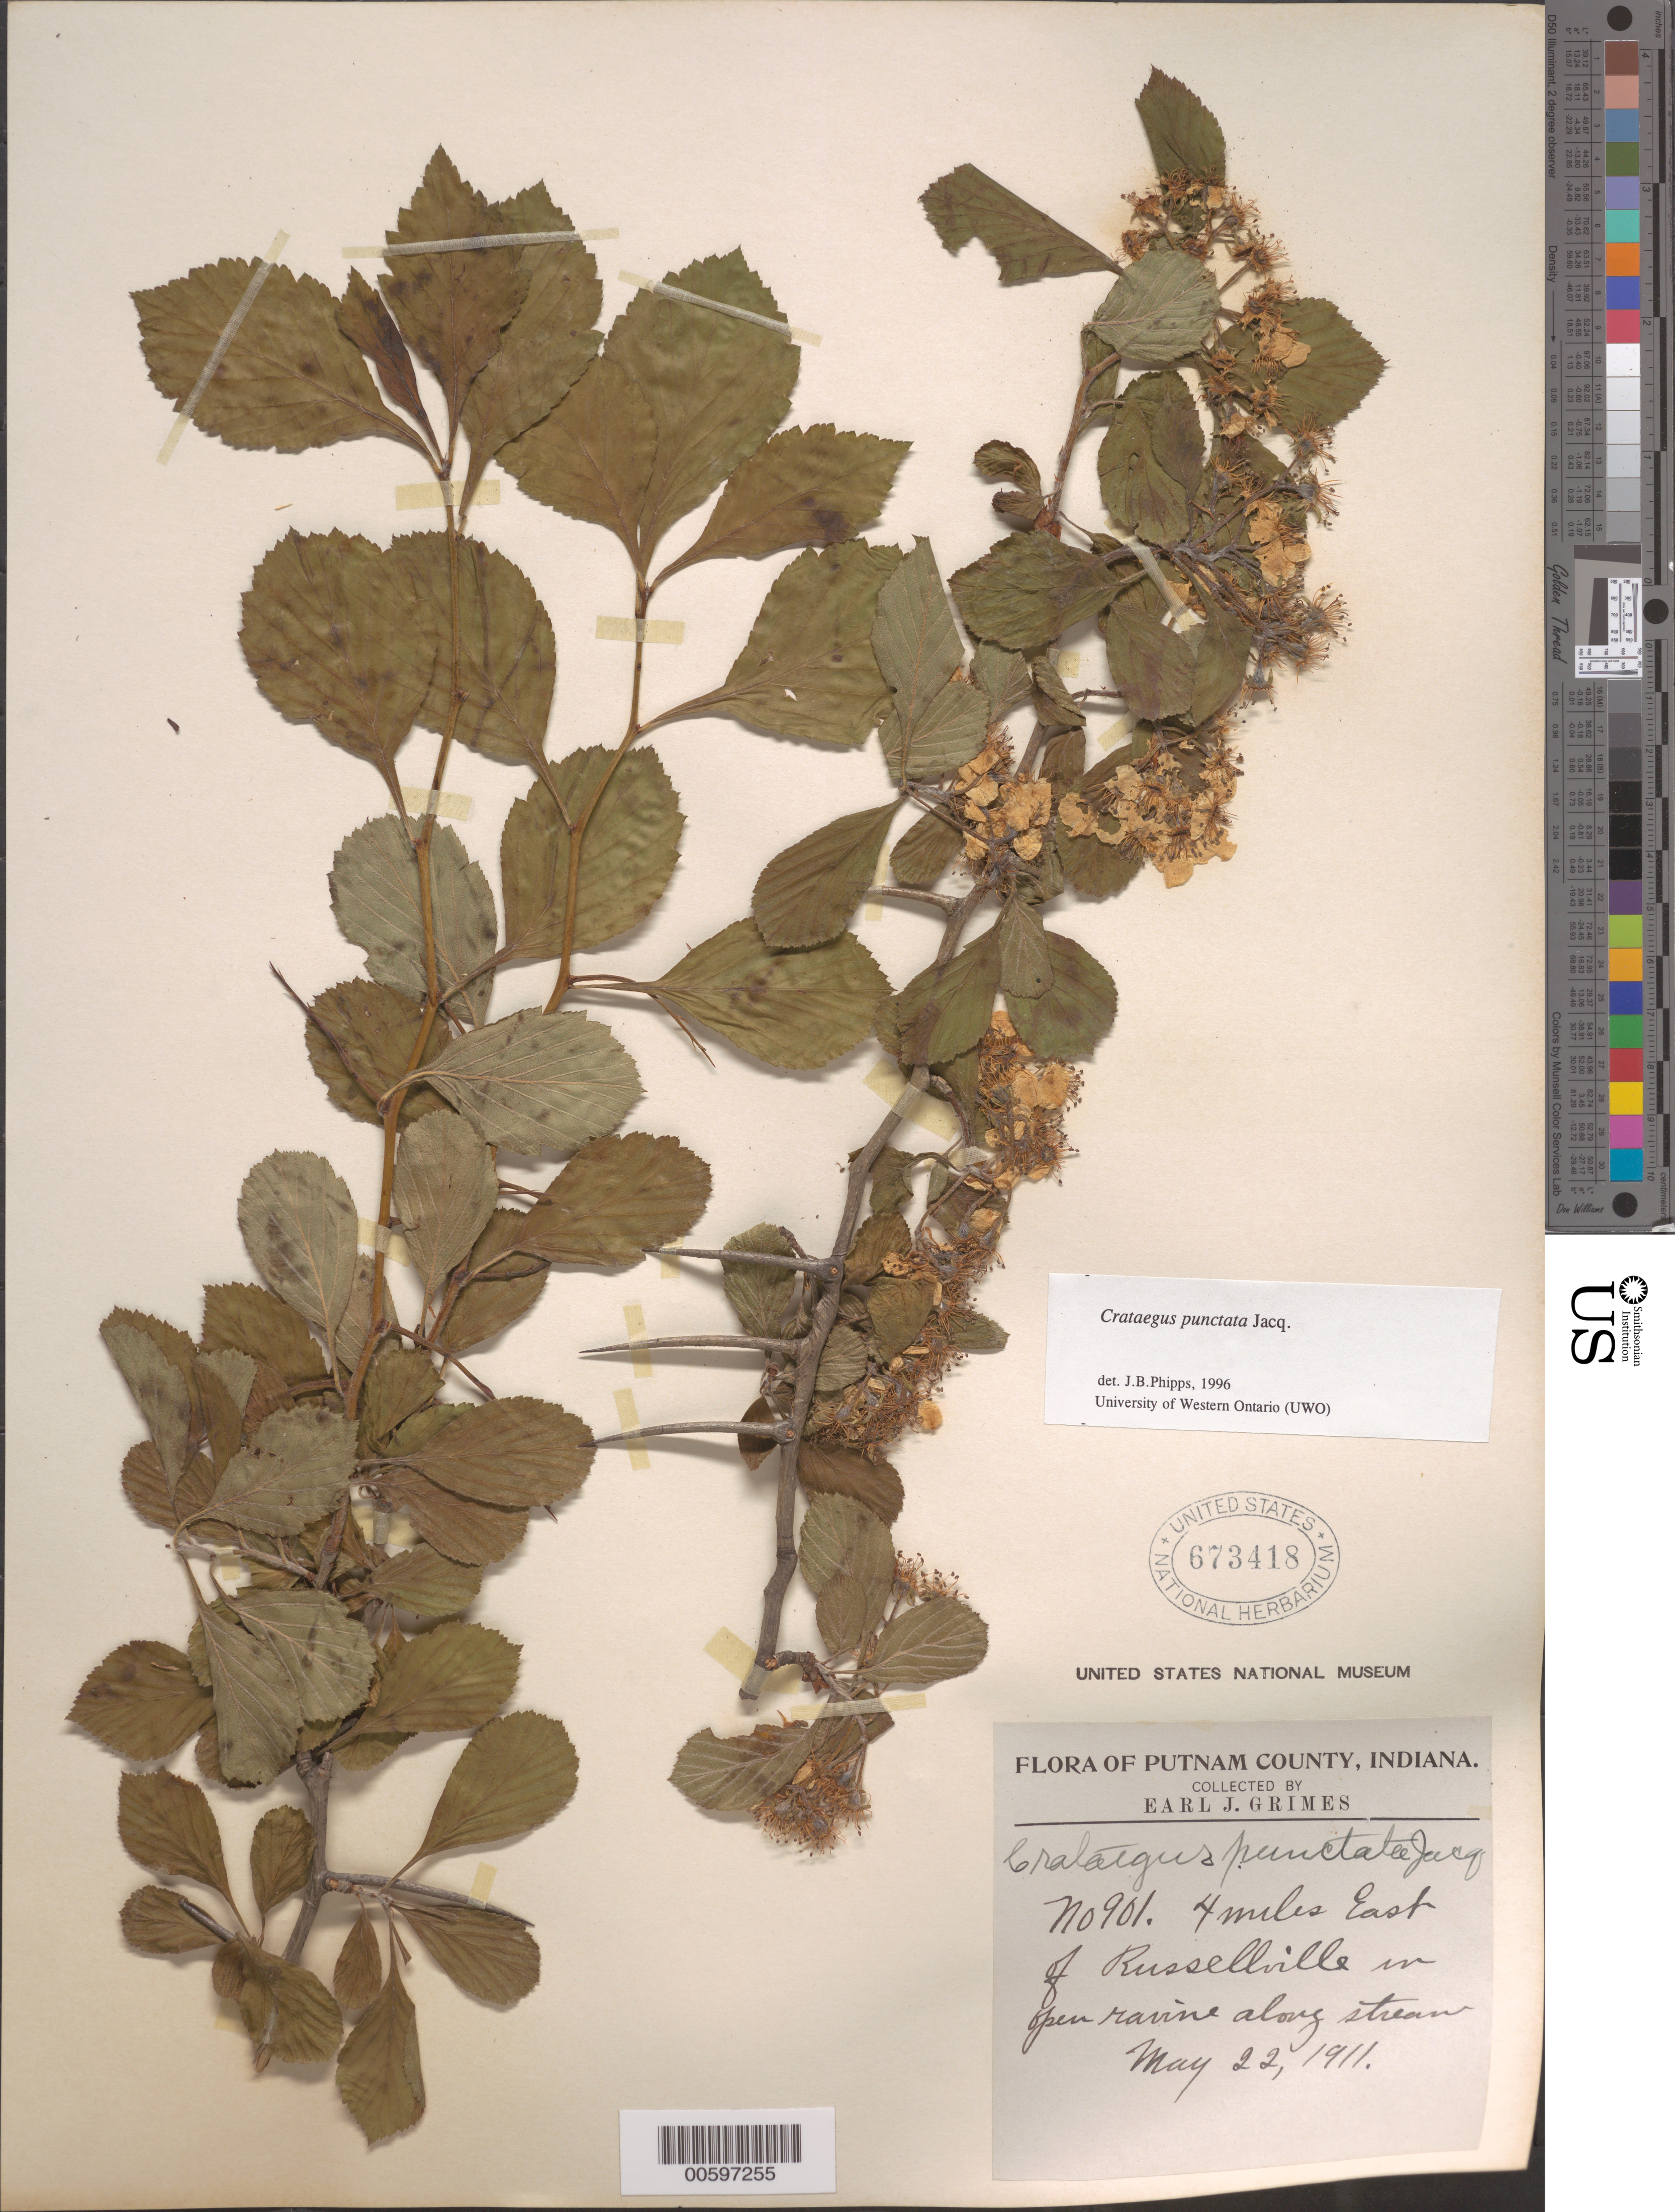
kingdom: Plantae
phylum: Tracheophyta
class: Magnoliopsida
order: Rosales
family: Rosaceae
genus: Crataegus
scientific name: Crataegus punctata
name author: Jacq.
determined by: Phipps, James B., (UWO), University of Western Ontario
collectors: E. J. Grimes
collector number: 901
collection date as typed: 22 May 1911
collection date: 1911-05-22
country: United States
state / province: Indiana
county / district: Putnam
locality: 4 mi. E of Russellville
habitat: In open ravine along stream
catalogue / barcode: US 673418